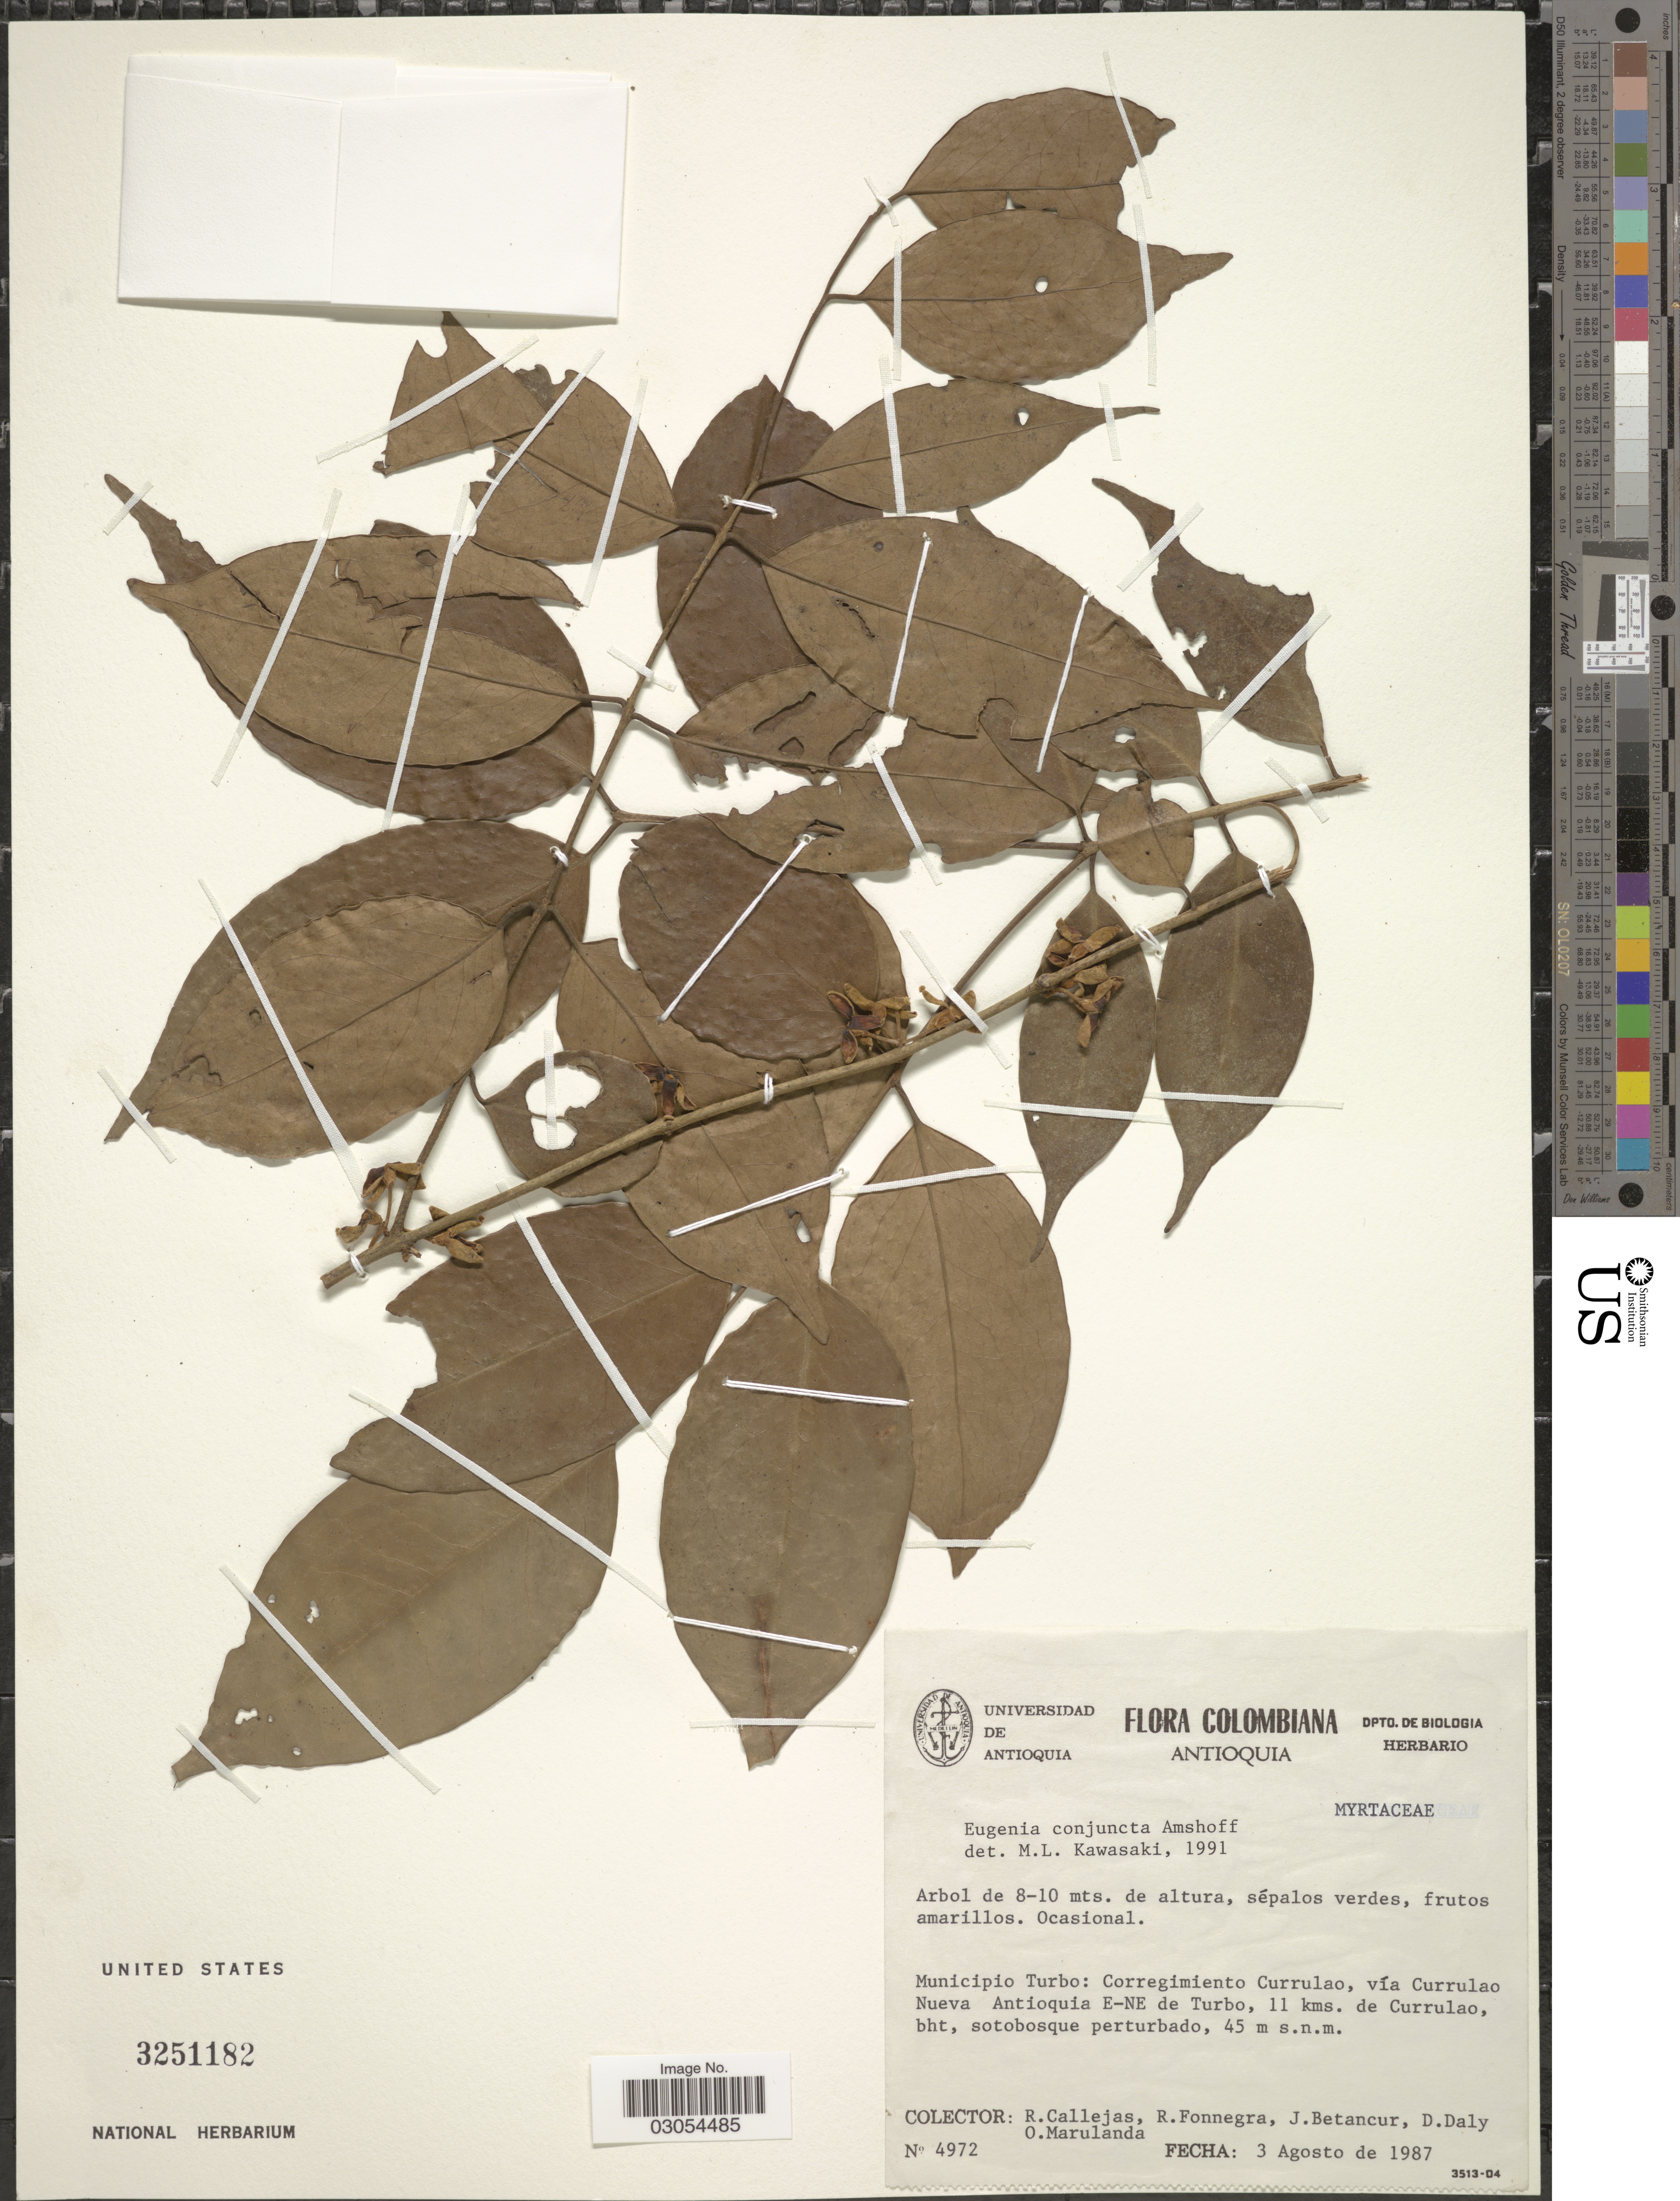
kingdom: Plantae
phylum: Tracheophyta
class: Magnoliopsida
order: Myrtales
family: Myrtaceae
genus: Eugenia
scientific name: Eugenia conjuncta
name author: Amshoff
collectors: R. Callejas, R. Fonnegra, J. Betancur, D. C. Daly & O. Marulanda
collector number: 4972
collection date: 1987-08-03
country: Colombia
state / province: Antioquia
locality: Municipio Turbo: Corregimiento Currulao, vía Currulao Nueva Antioquia E-NE de Turbo, 11 kms. de Currulao, bht, sotobosque perturbado.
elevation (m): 45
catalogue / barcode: US 3251182